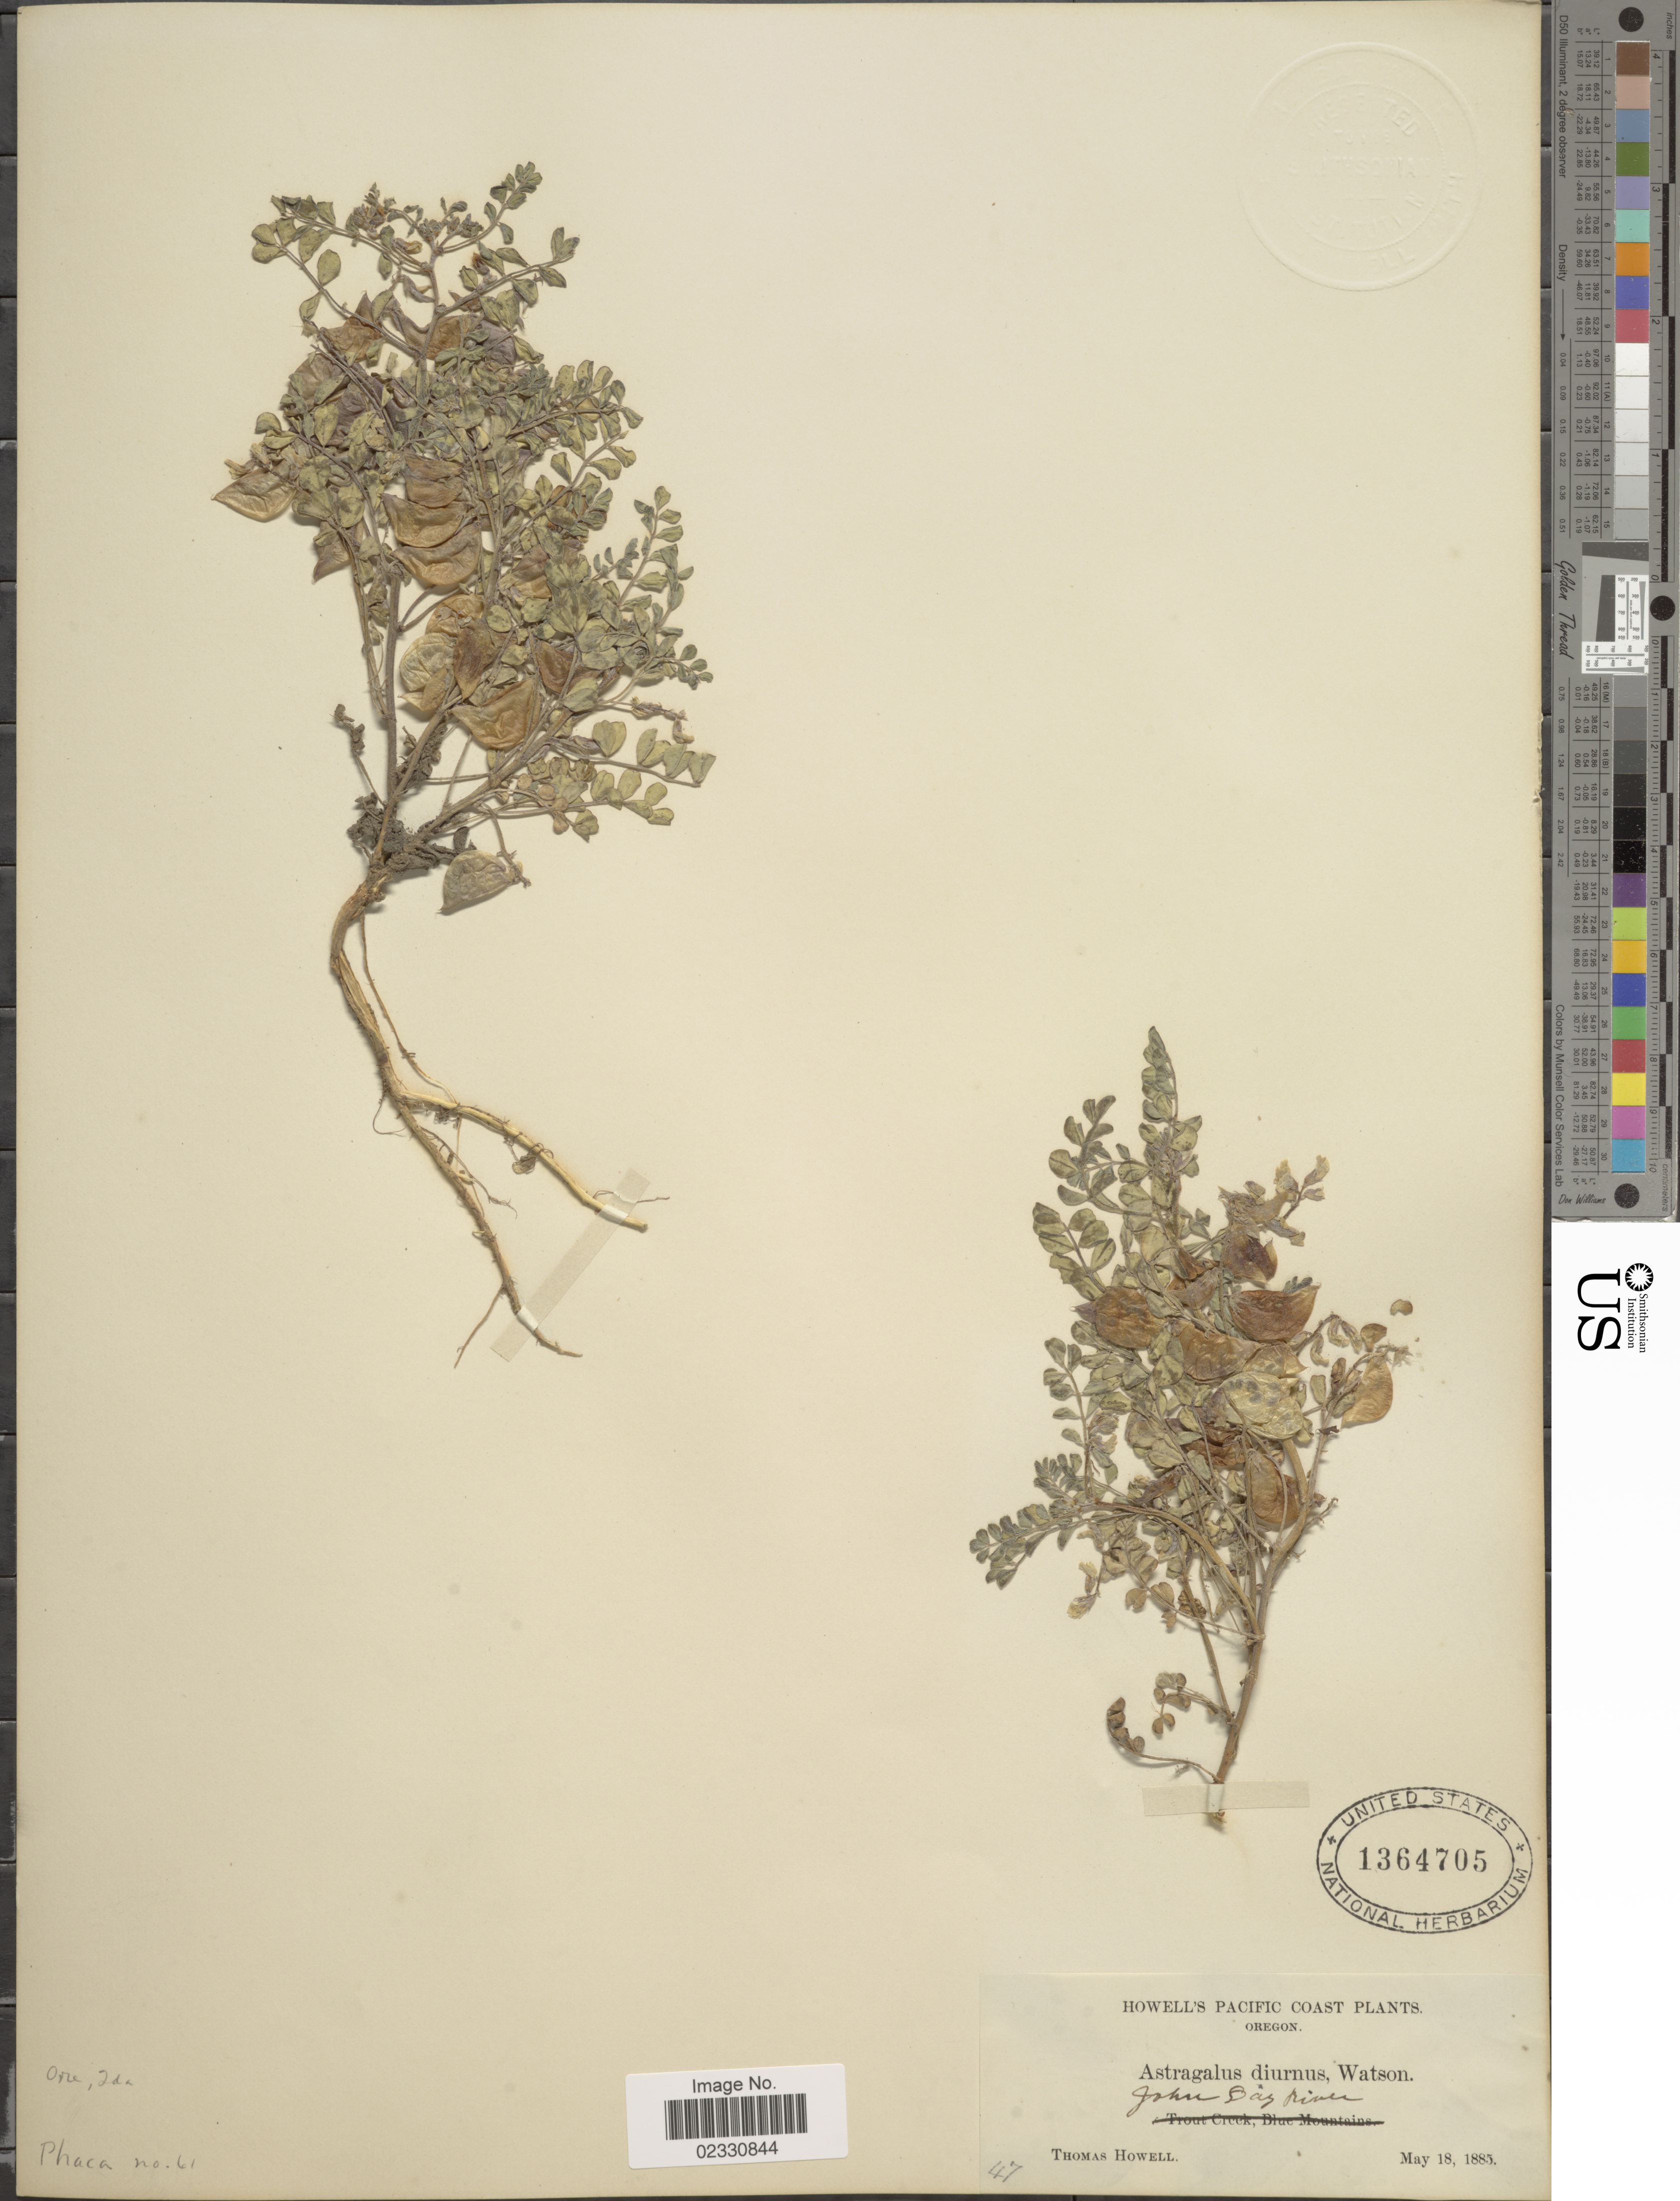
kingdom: Plantae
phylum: Tracheophyta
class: Magnoliopsida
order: Fabales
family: Fabaceae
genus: Astragalus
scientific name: Astragalus diurnus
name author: S. Watson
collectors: T. Howell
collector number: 47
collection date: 1885-05-18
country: United States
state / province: Oregon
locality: Pacific Coast, John Day River.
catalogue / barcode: US 1364705